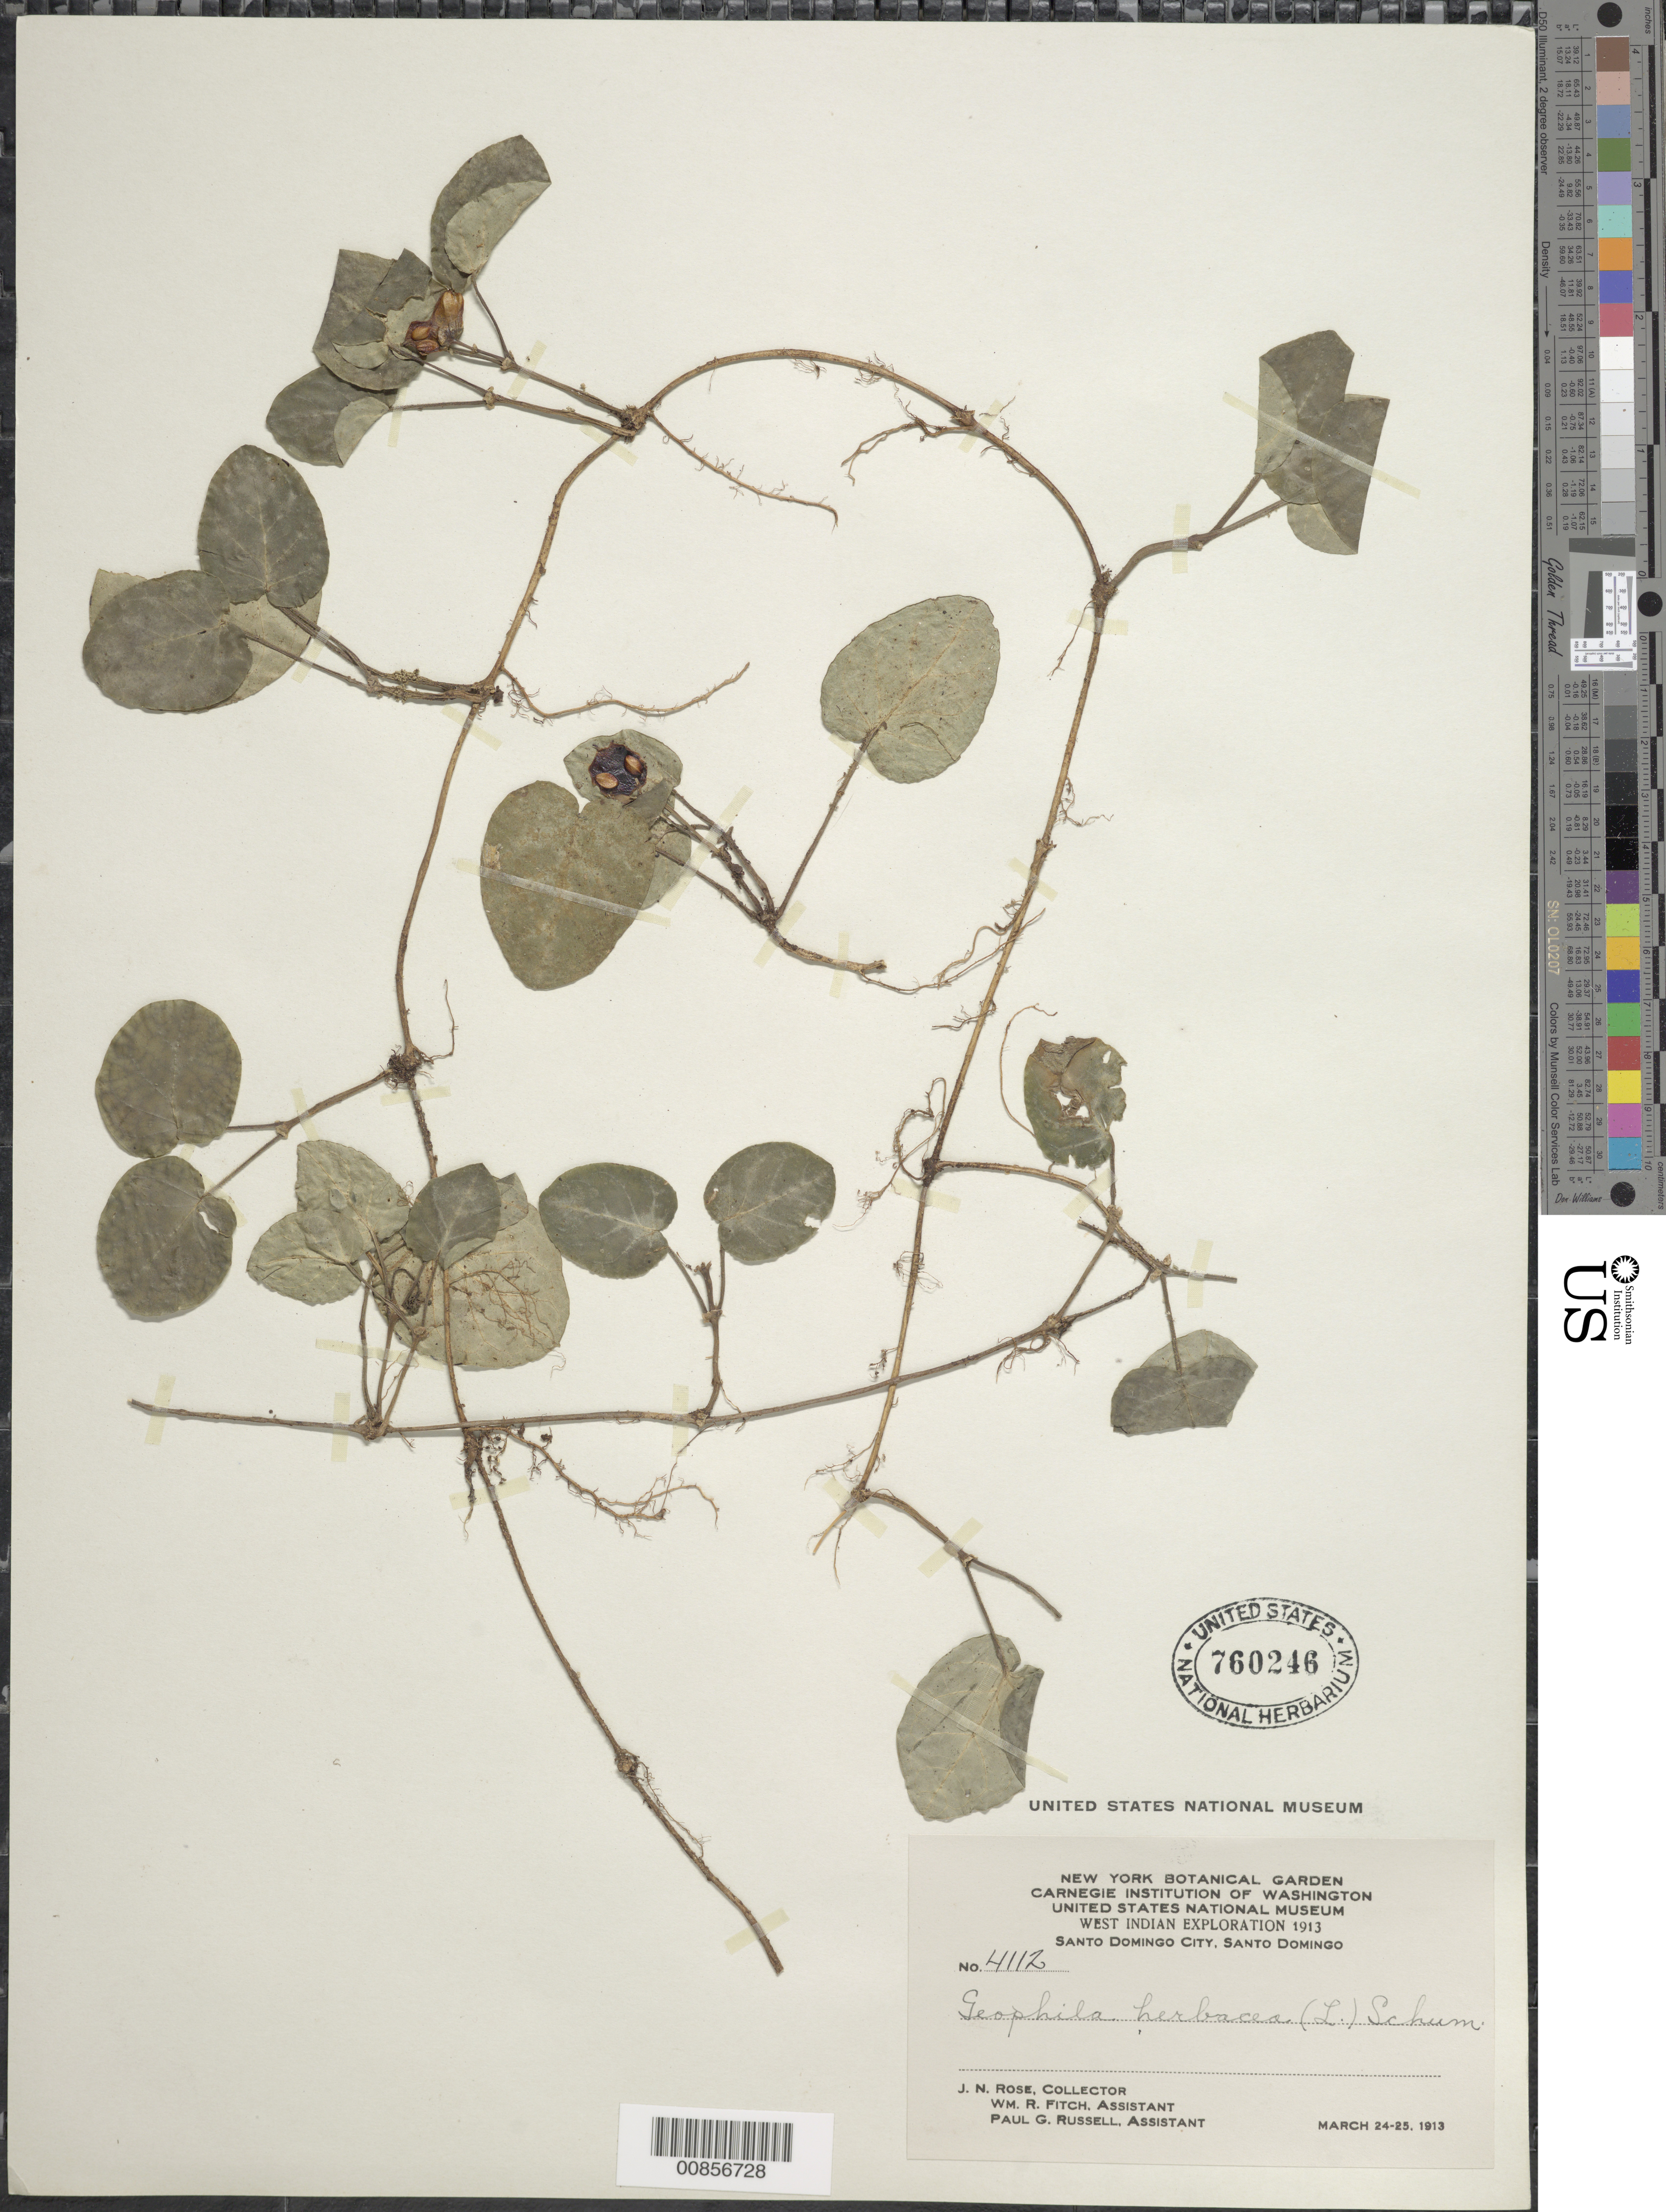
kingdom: Plantae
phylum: Tracheophyta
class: Magnoliopsida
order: Gentianales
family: Rubiaceae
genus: Geophila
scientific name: Geophila repens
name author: (L.) I.M. Johnst.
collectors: J. N. Rose, W. R. Fitch & P. G. Russell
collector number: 4112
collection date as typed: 24 Mar 1913 to 25 Mar 1913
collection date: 1913-03-24/1913-03-25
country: Dominican Republic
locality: Santo Domingo City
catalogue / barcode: US 760246